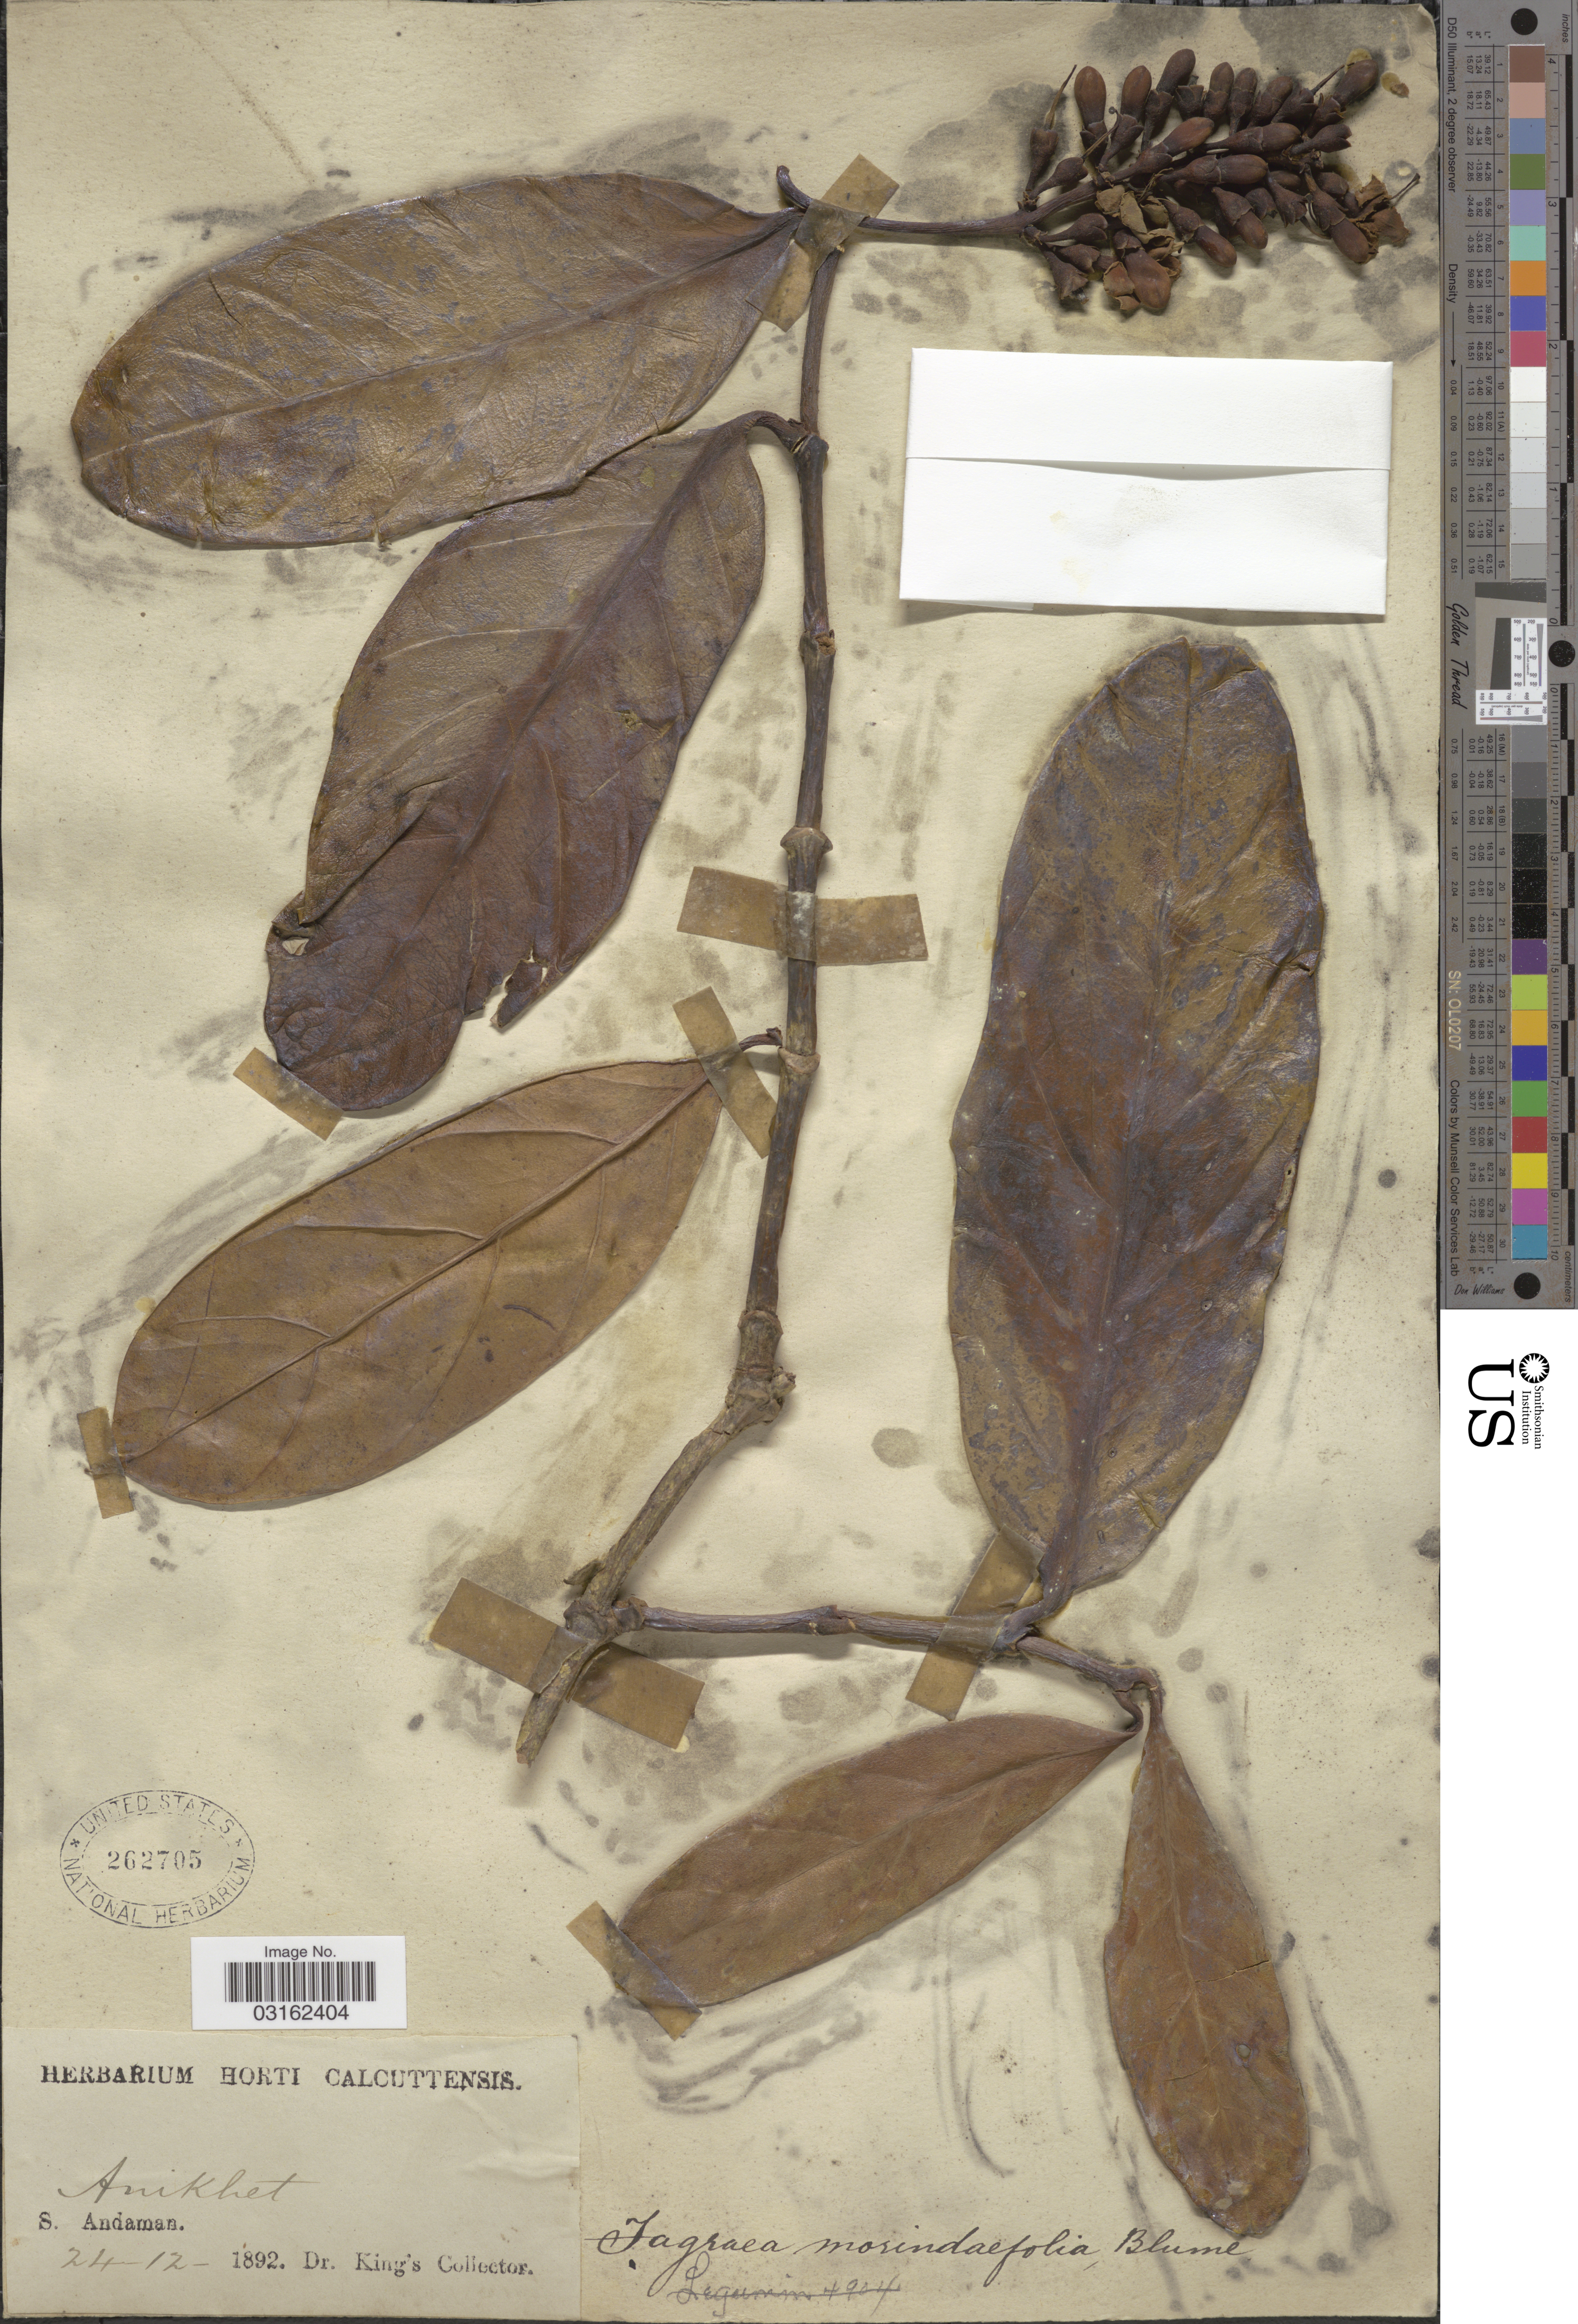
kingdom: Plantae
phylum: Tracheophyta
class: Magnoliopsida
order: Gentianales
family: Gentianaceae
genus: Fagraea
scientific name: Fagraea morindifolia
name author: Blume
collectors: Dr. King's collector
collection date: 1892-12-24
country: India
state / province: Andaman and Nicobar Islands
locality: Anikhet, S. Andaman.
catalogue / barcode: US 262705